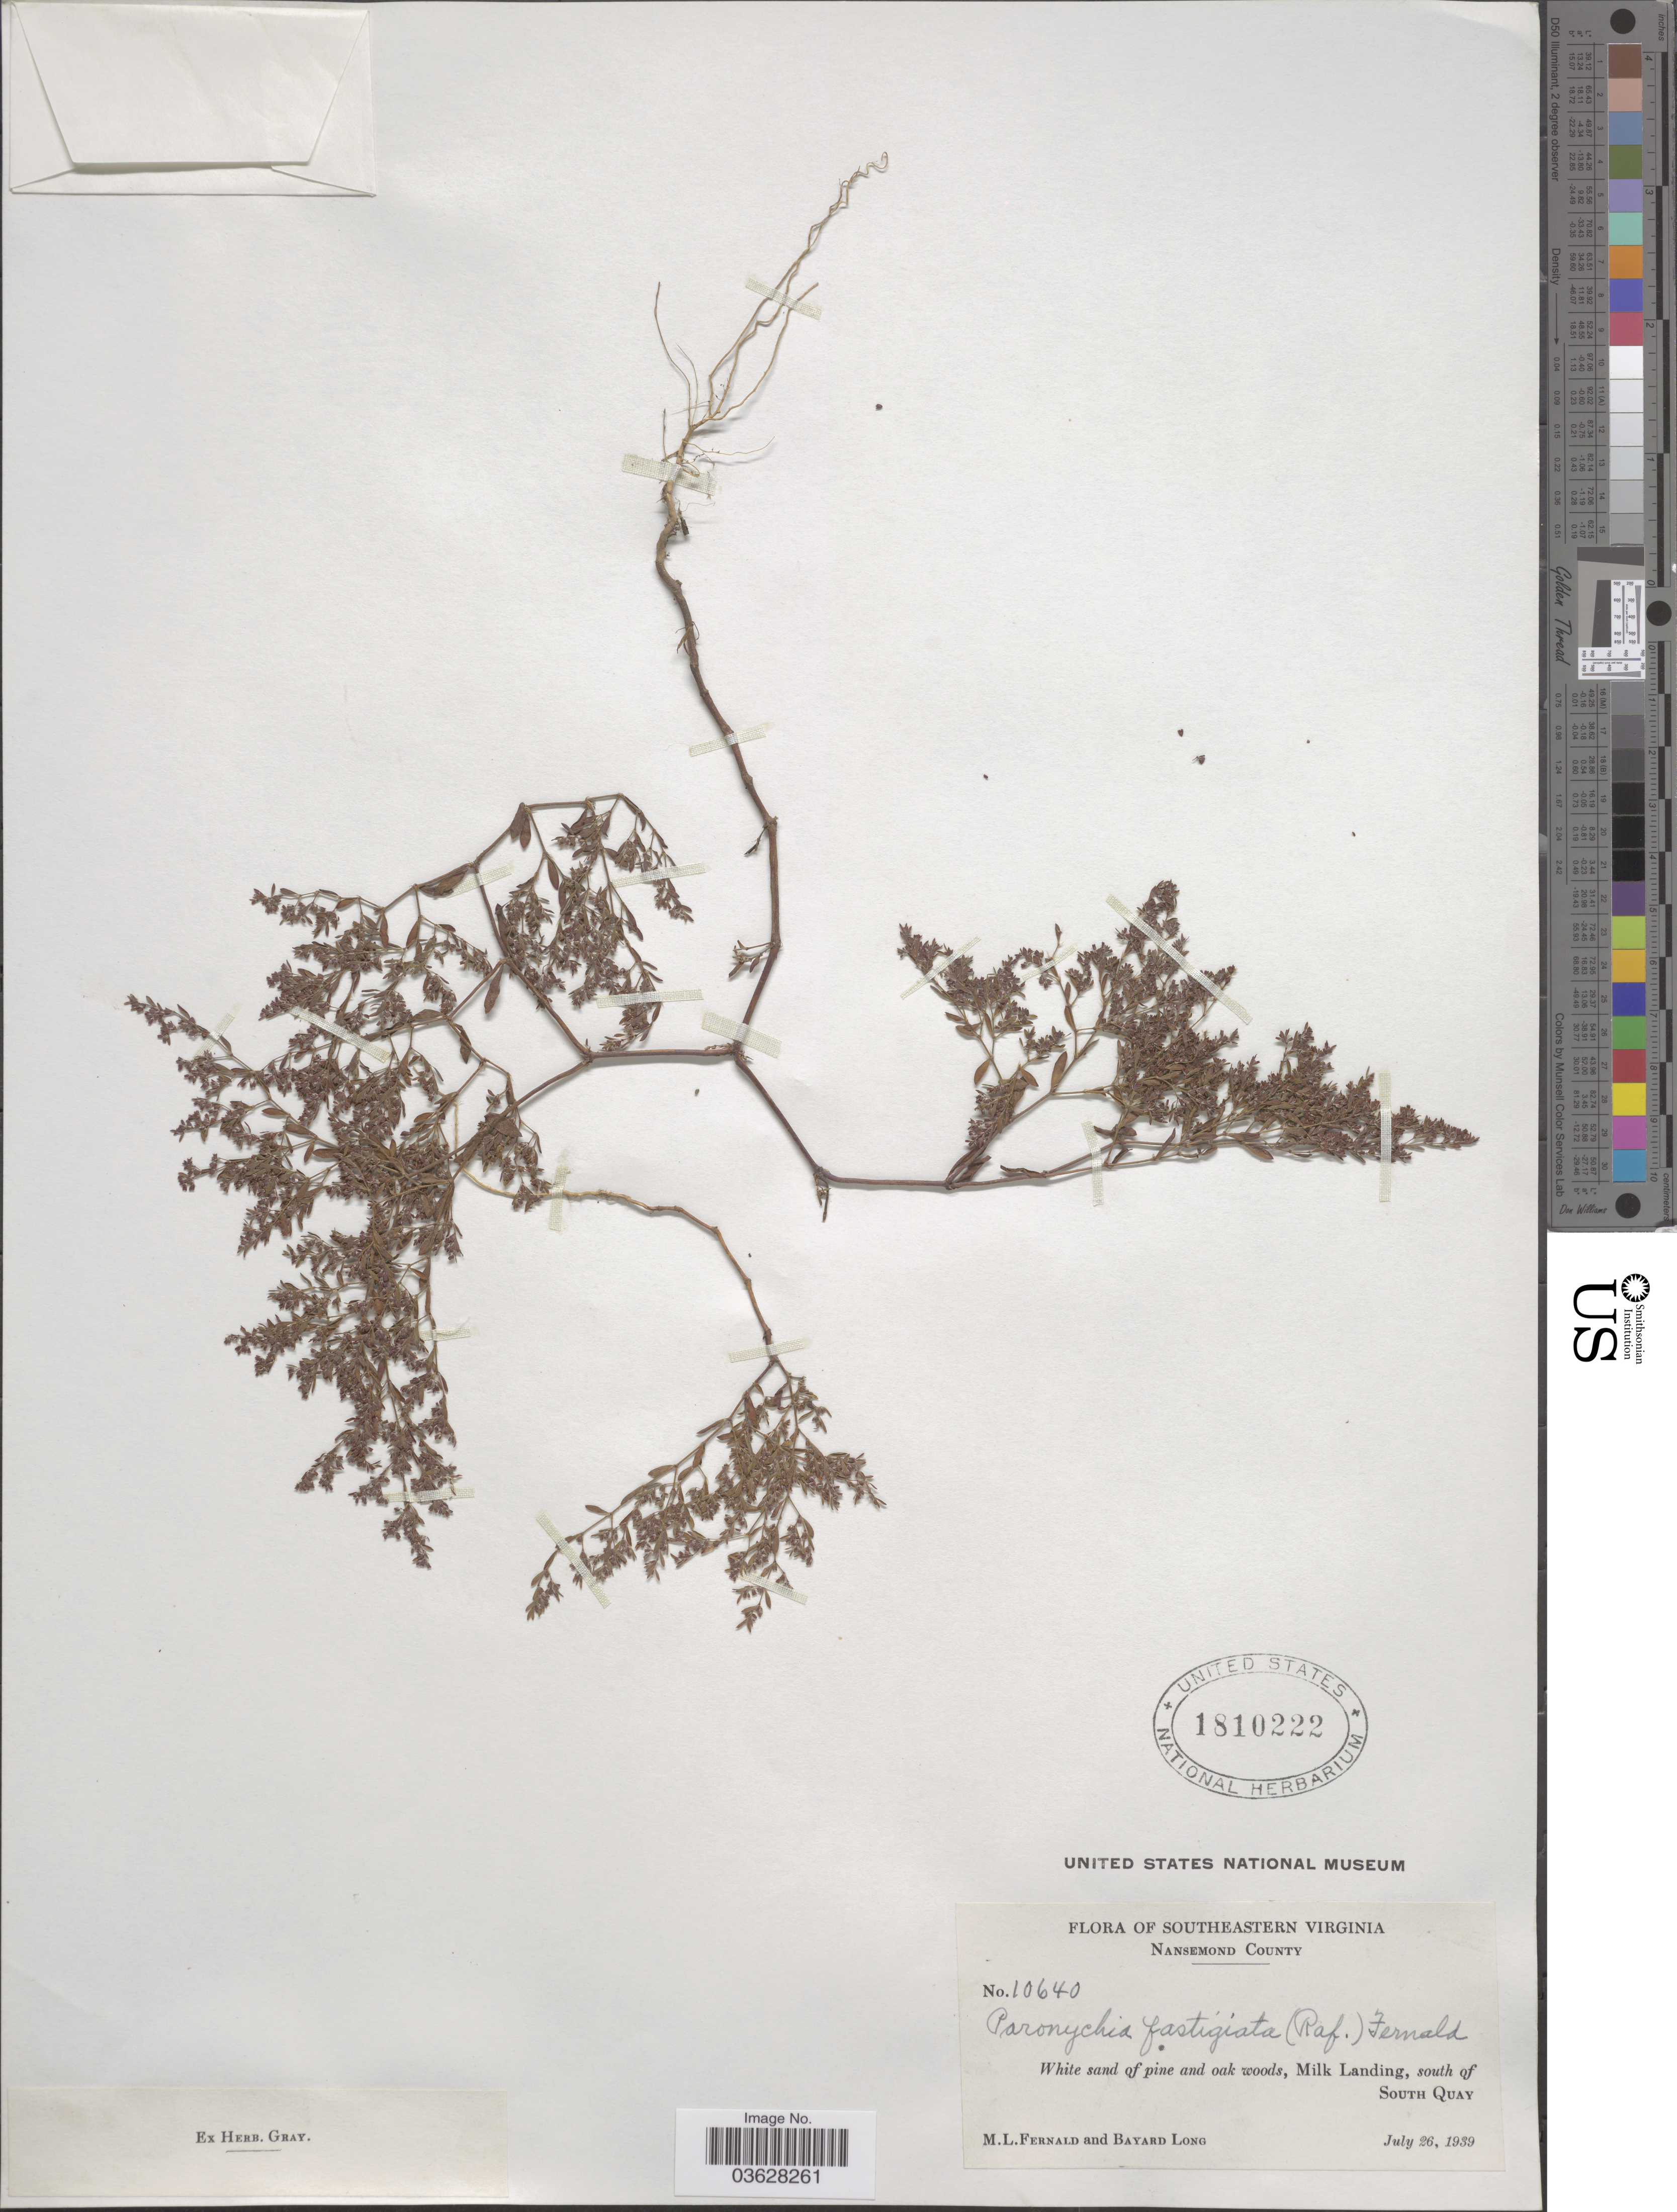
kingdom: Plantae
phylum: Tracheophyta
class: Magnoliopsida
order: Caryophyllales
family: Caryophyllaceae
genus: Paronychia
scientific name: Paronychia fastigiata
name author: (Raf.) Fernald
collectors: M. L. Fernald & B. Long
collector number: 10640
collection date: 1939-07-26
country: United States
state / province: Virginia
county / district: City of Suffolk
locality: Southeastern Virginia. Nansemond County. Milk Landing, south of Quay.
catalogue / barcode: US 1810222